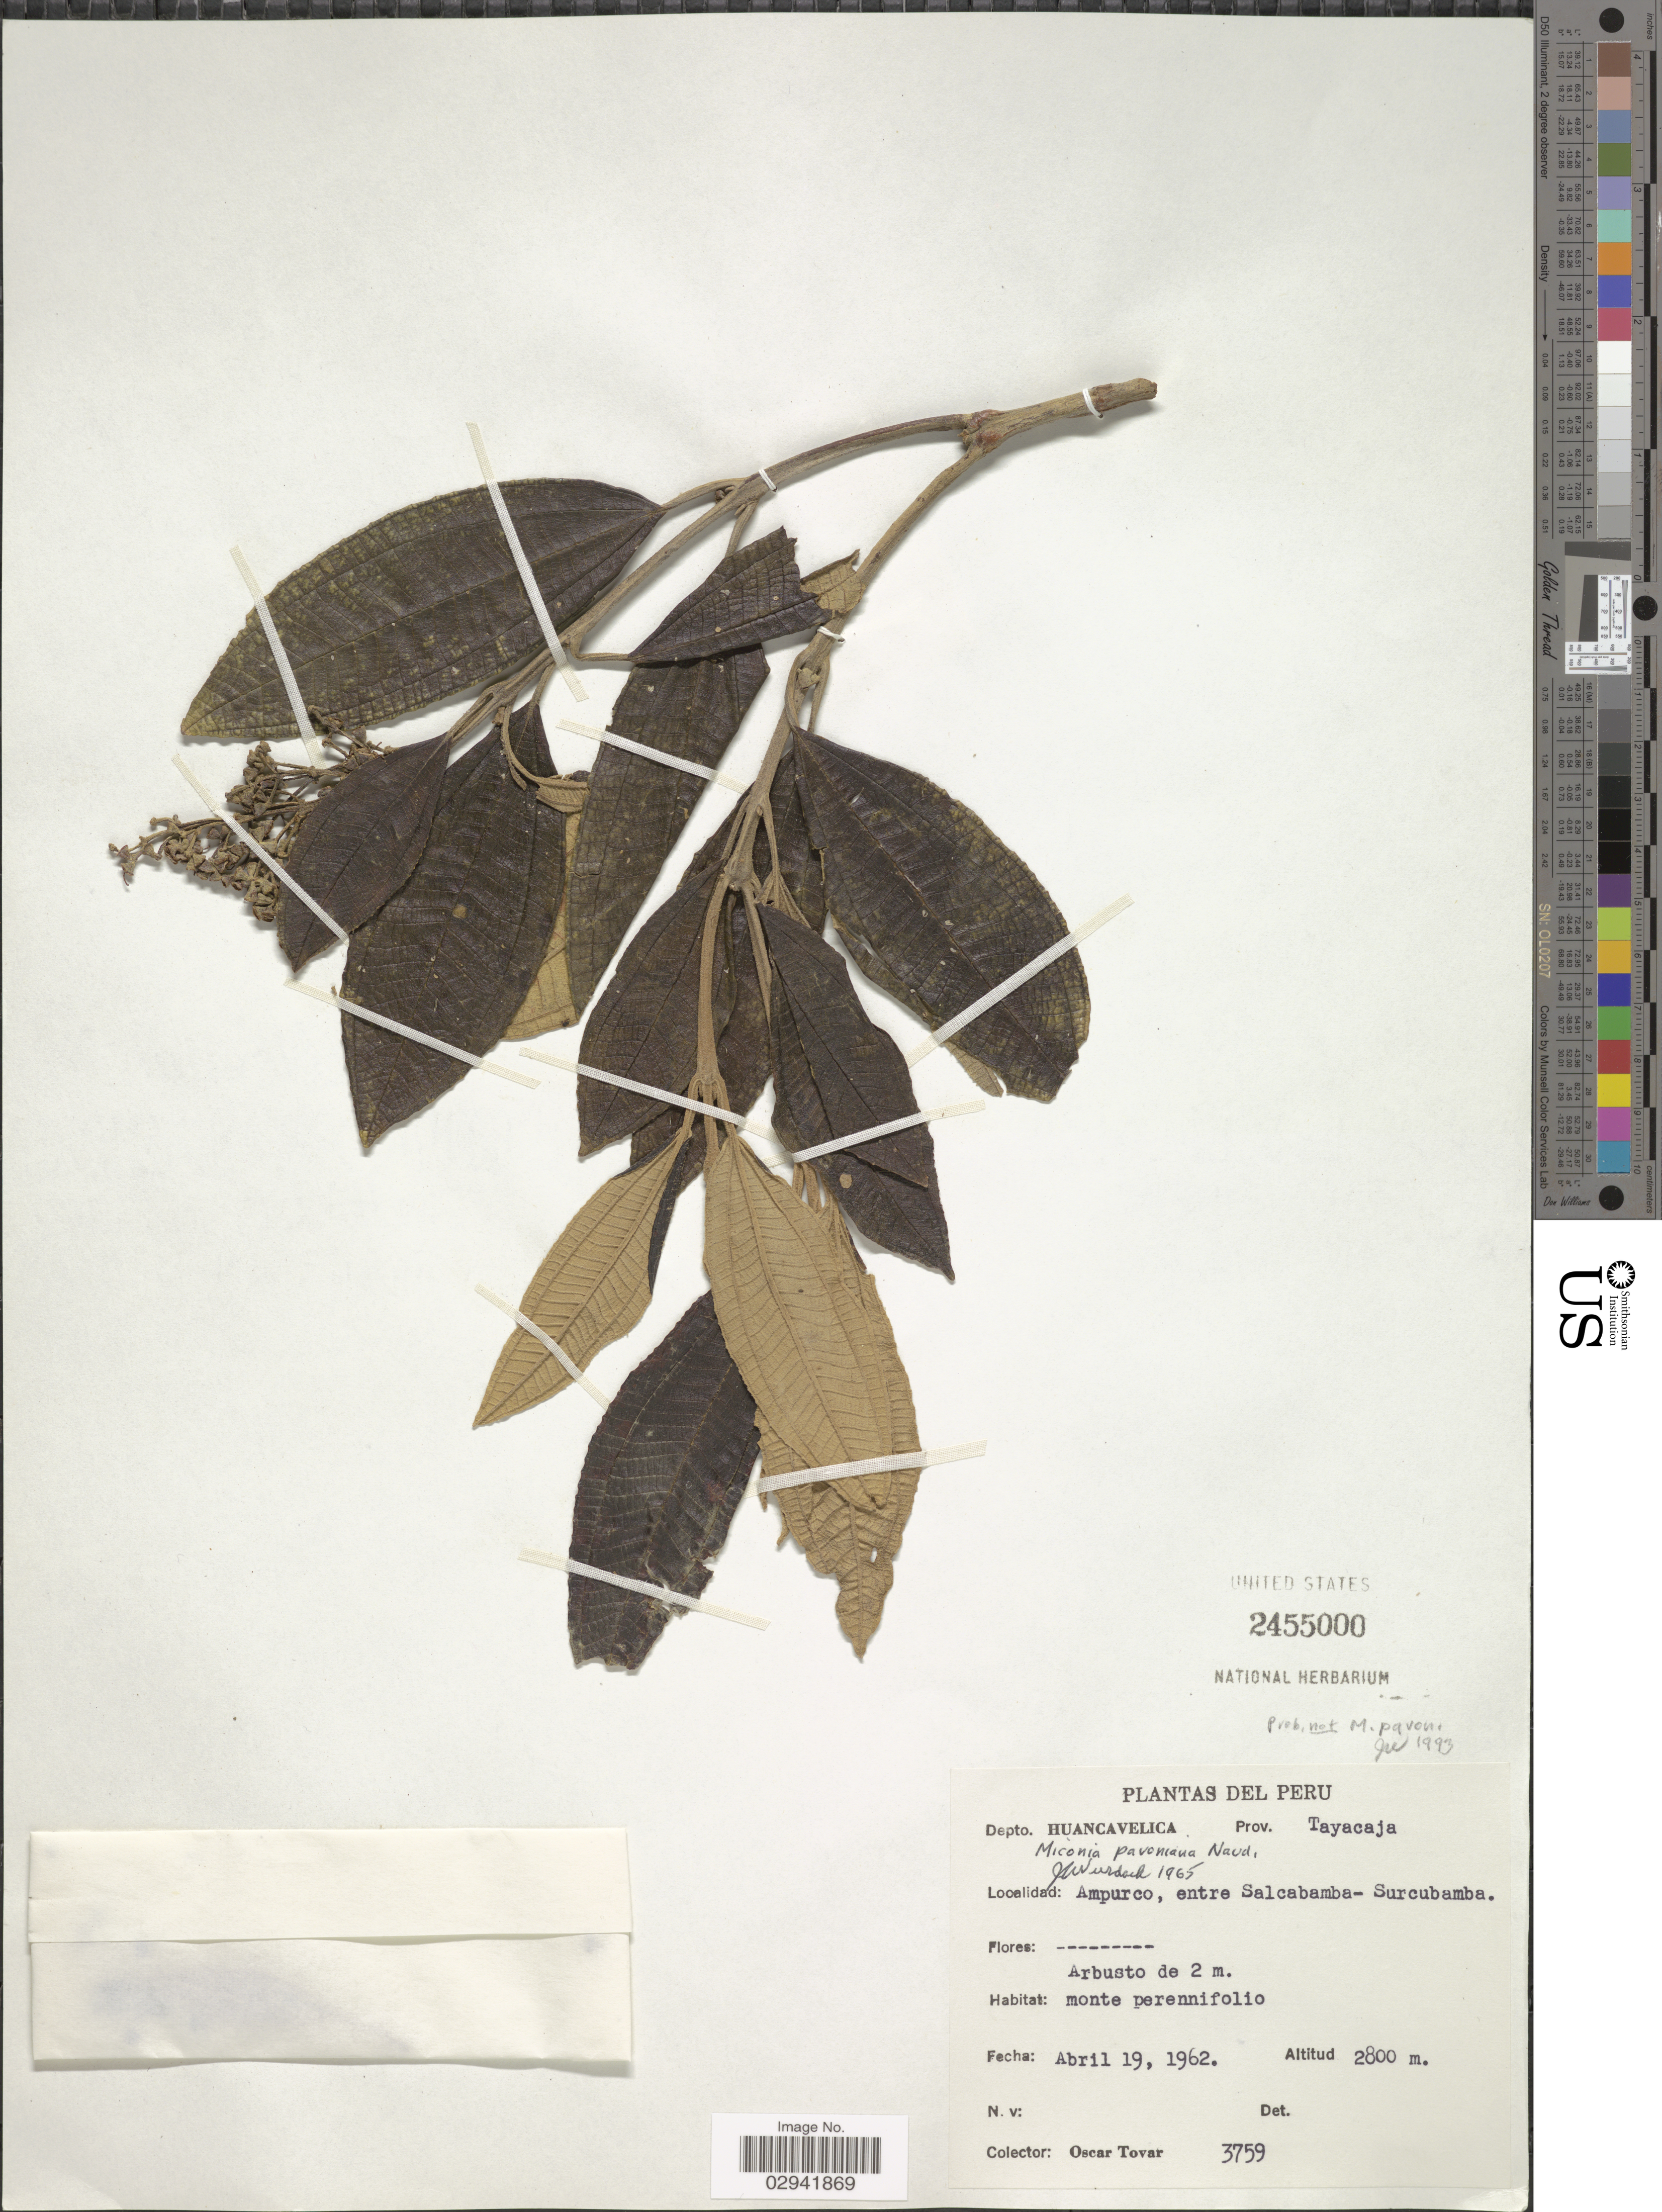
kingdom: Plantae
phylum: Tracheophyta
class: Magnoliopsida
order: Myrtales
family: Melastomataceae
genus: Miconia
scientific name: Miconia pavoniana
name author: Naudin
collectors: Ó. Tovar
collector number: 3759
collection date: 1962-04-19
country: Peru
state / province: Huancavelica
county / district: Tayacaja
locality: Depto. Huancavelica, Prov. Tayacaja. Ampurco, entre Salcabamba-Surcubamba.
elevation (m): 2800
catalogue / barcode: US 2455000